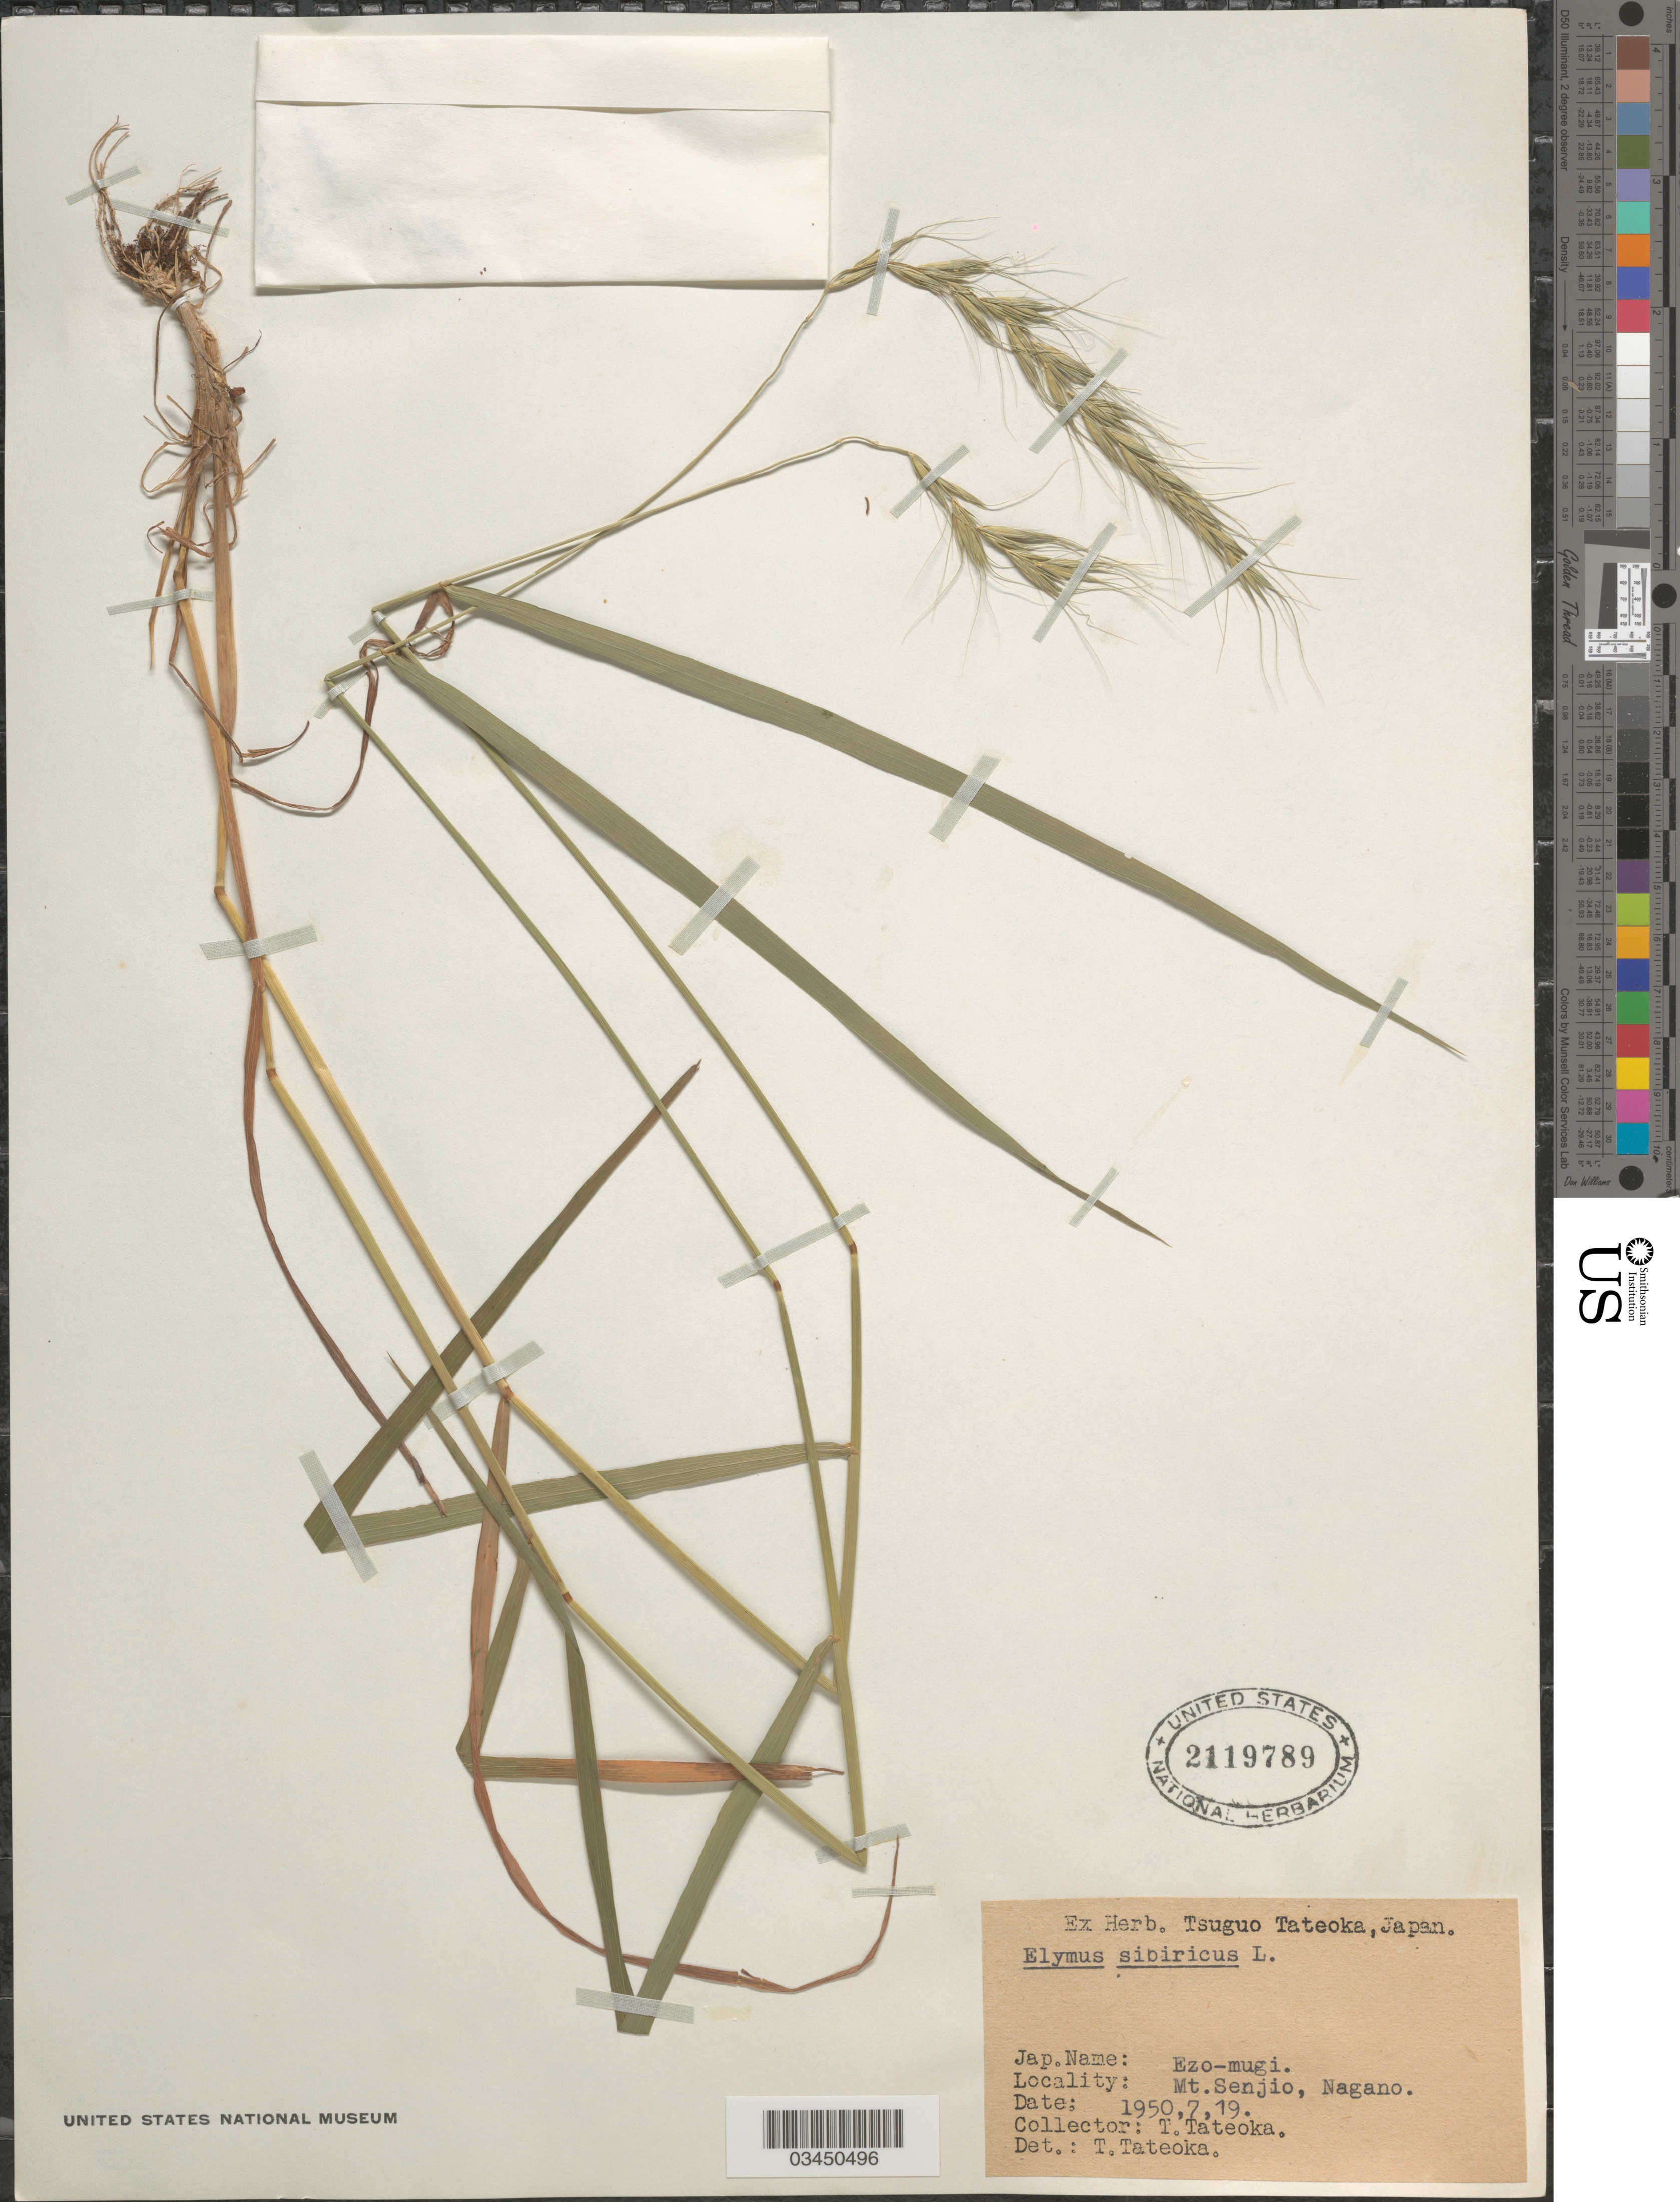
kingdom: Plantae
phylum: Tracheophyta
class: Liliopsida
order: Poales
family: Poaceae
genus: Elymus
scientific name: Elymus sibiricus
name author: L.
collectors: T. Tateoka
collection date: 1950-07-19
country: Japan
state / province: Nagano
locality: Mt. Senjio.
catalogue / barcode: US 2119789